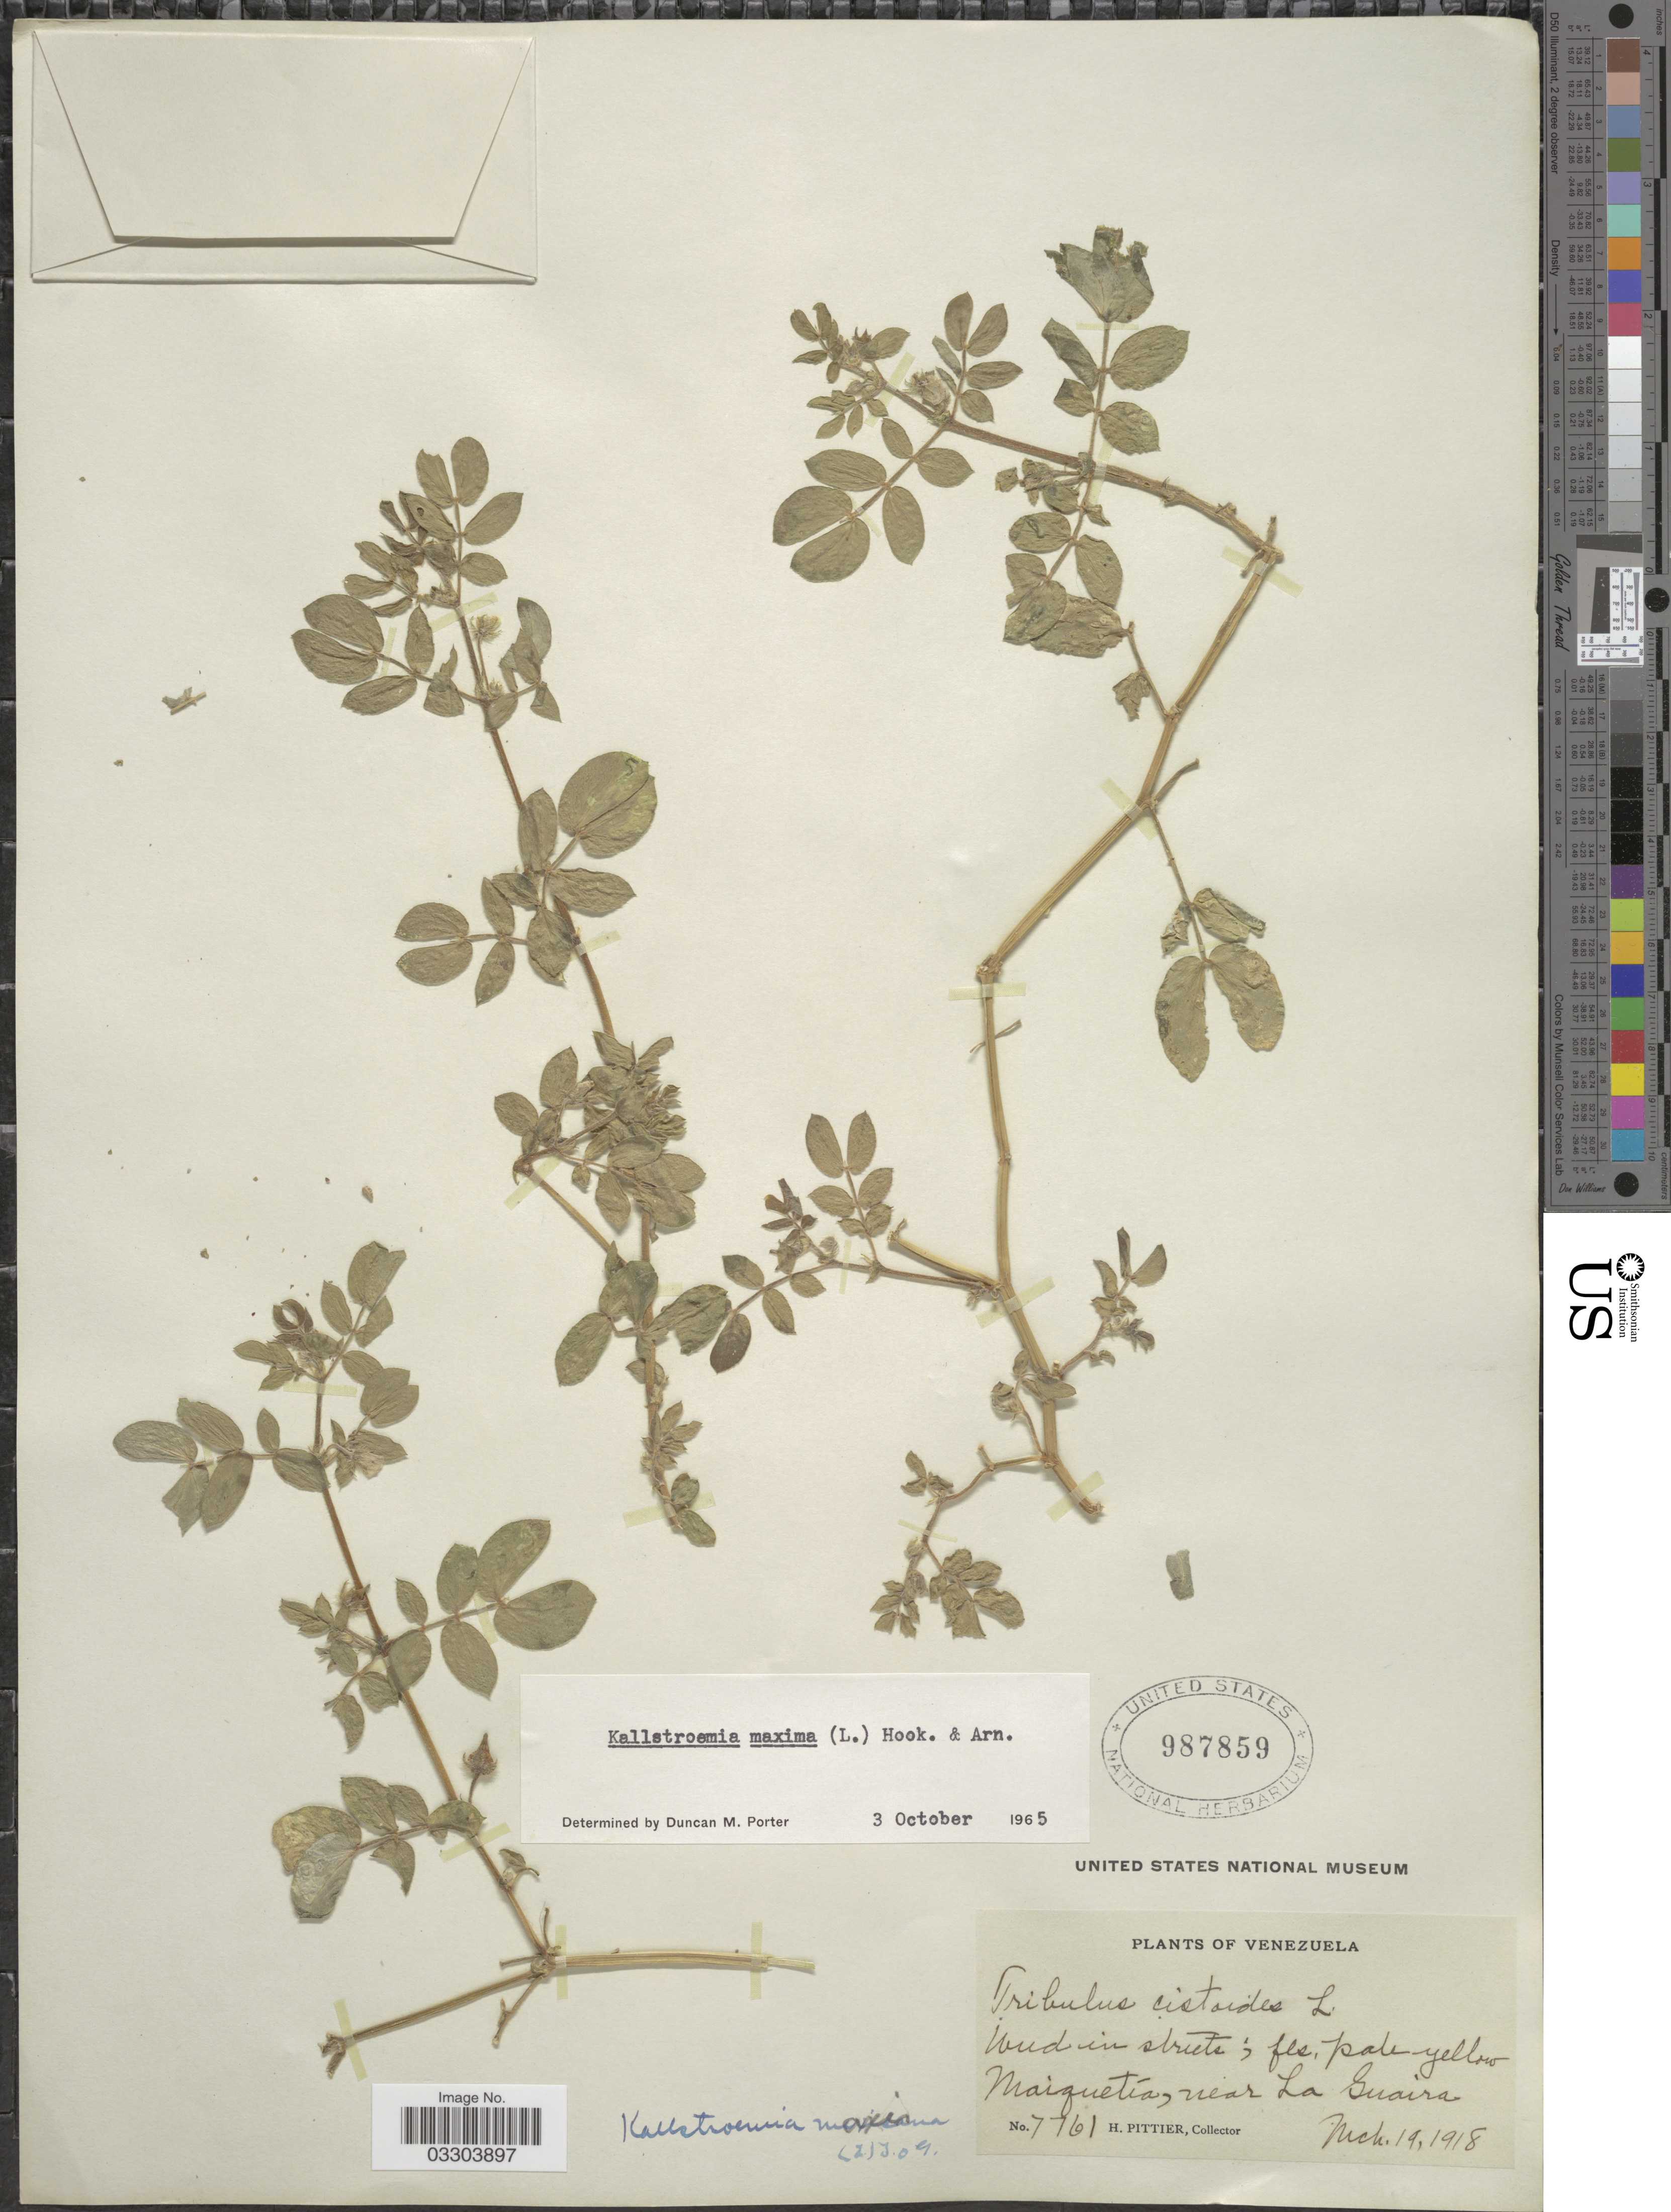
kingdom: Plantae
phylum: Tracheophyta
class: Magnoliopsida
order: Zygophyllales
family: Zygophyllaceae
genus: Kallstroemia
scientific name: Kallstroemia maxima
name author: (L.) Hook. & Arn.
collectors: H. F. Pittier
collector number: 7761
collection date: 1918-03-19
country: Venezuela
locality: Maiquetía, near La Guaira.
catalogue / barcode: US 987859